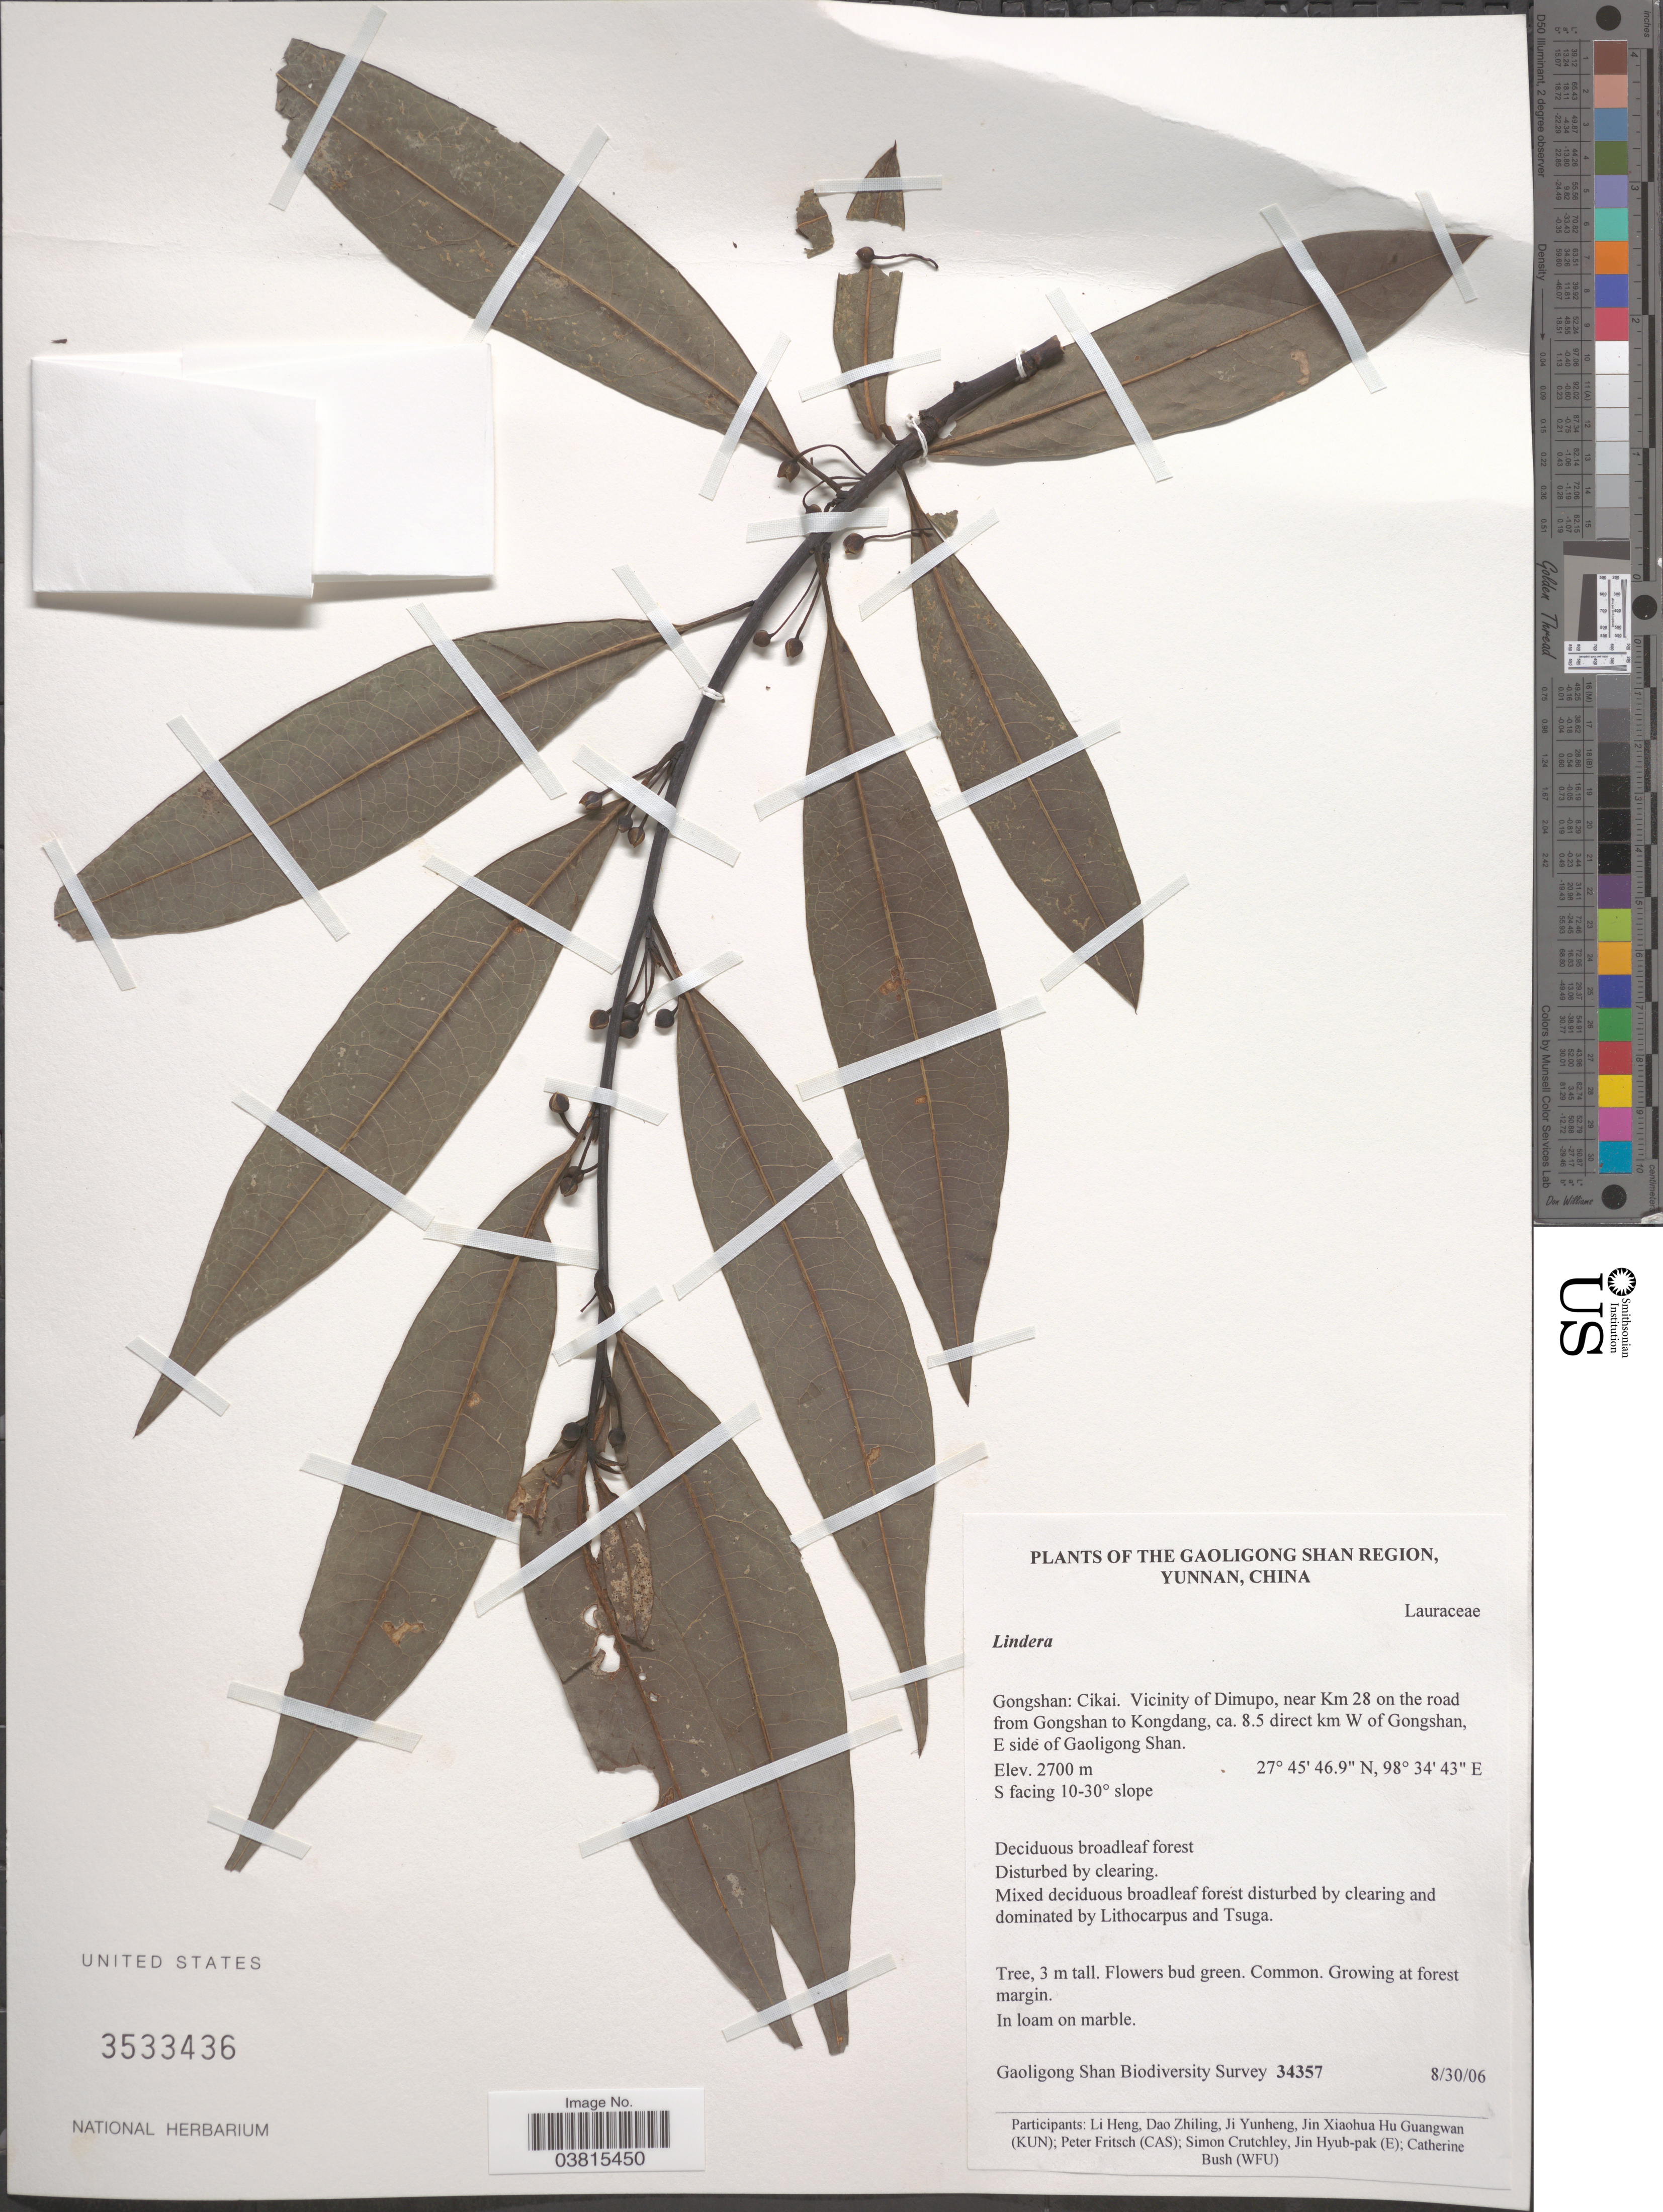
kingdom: Plantae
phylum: Tracheophyta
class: Magnoliopsida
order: Laurales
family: Lauraceae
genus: Lindera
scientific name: Lindera sp.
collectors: Gaoligong Shan Biodiversity Survey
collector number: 34357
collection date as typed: Transcribed d/m/y: 30/8/6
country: China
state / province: Yunnan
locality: The Gaoligong Shan Region. Gongshan: Cikai. Vicinity of Dimupo, near Km 28 on the road from Gongshan to Kongdang, ca. 8.5 direct km W of Gongshan, E side of Gaoligong Shan. S facing 10-30° slope.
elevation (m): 2700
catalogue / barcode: US 3533436